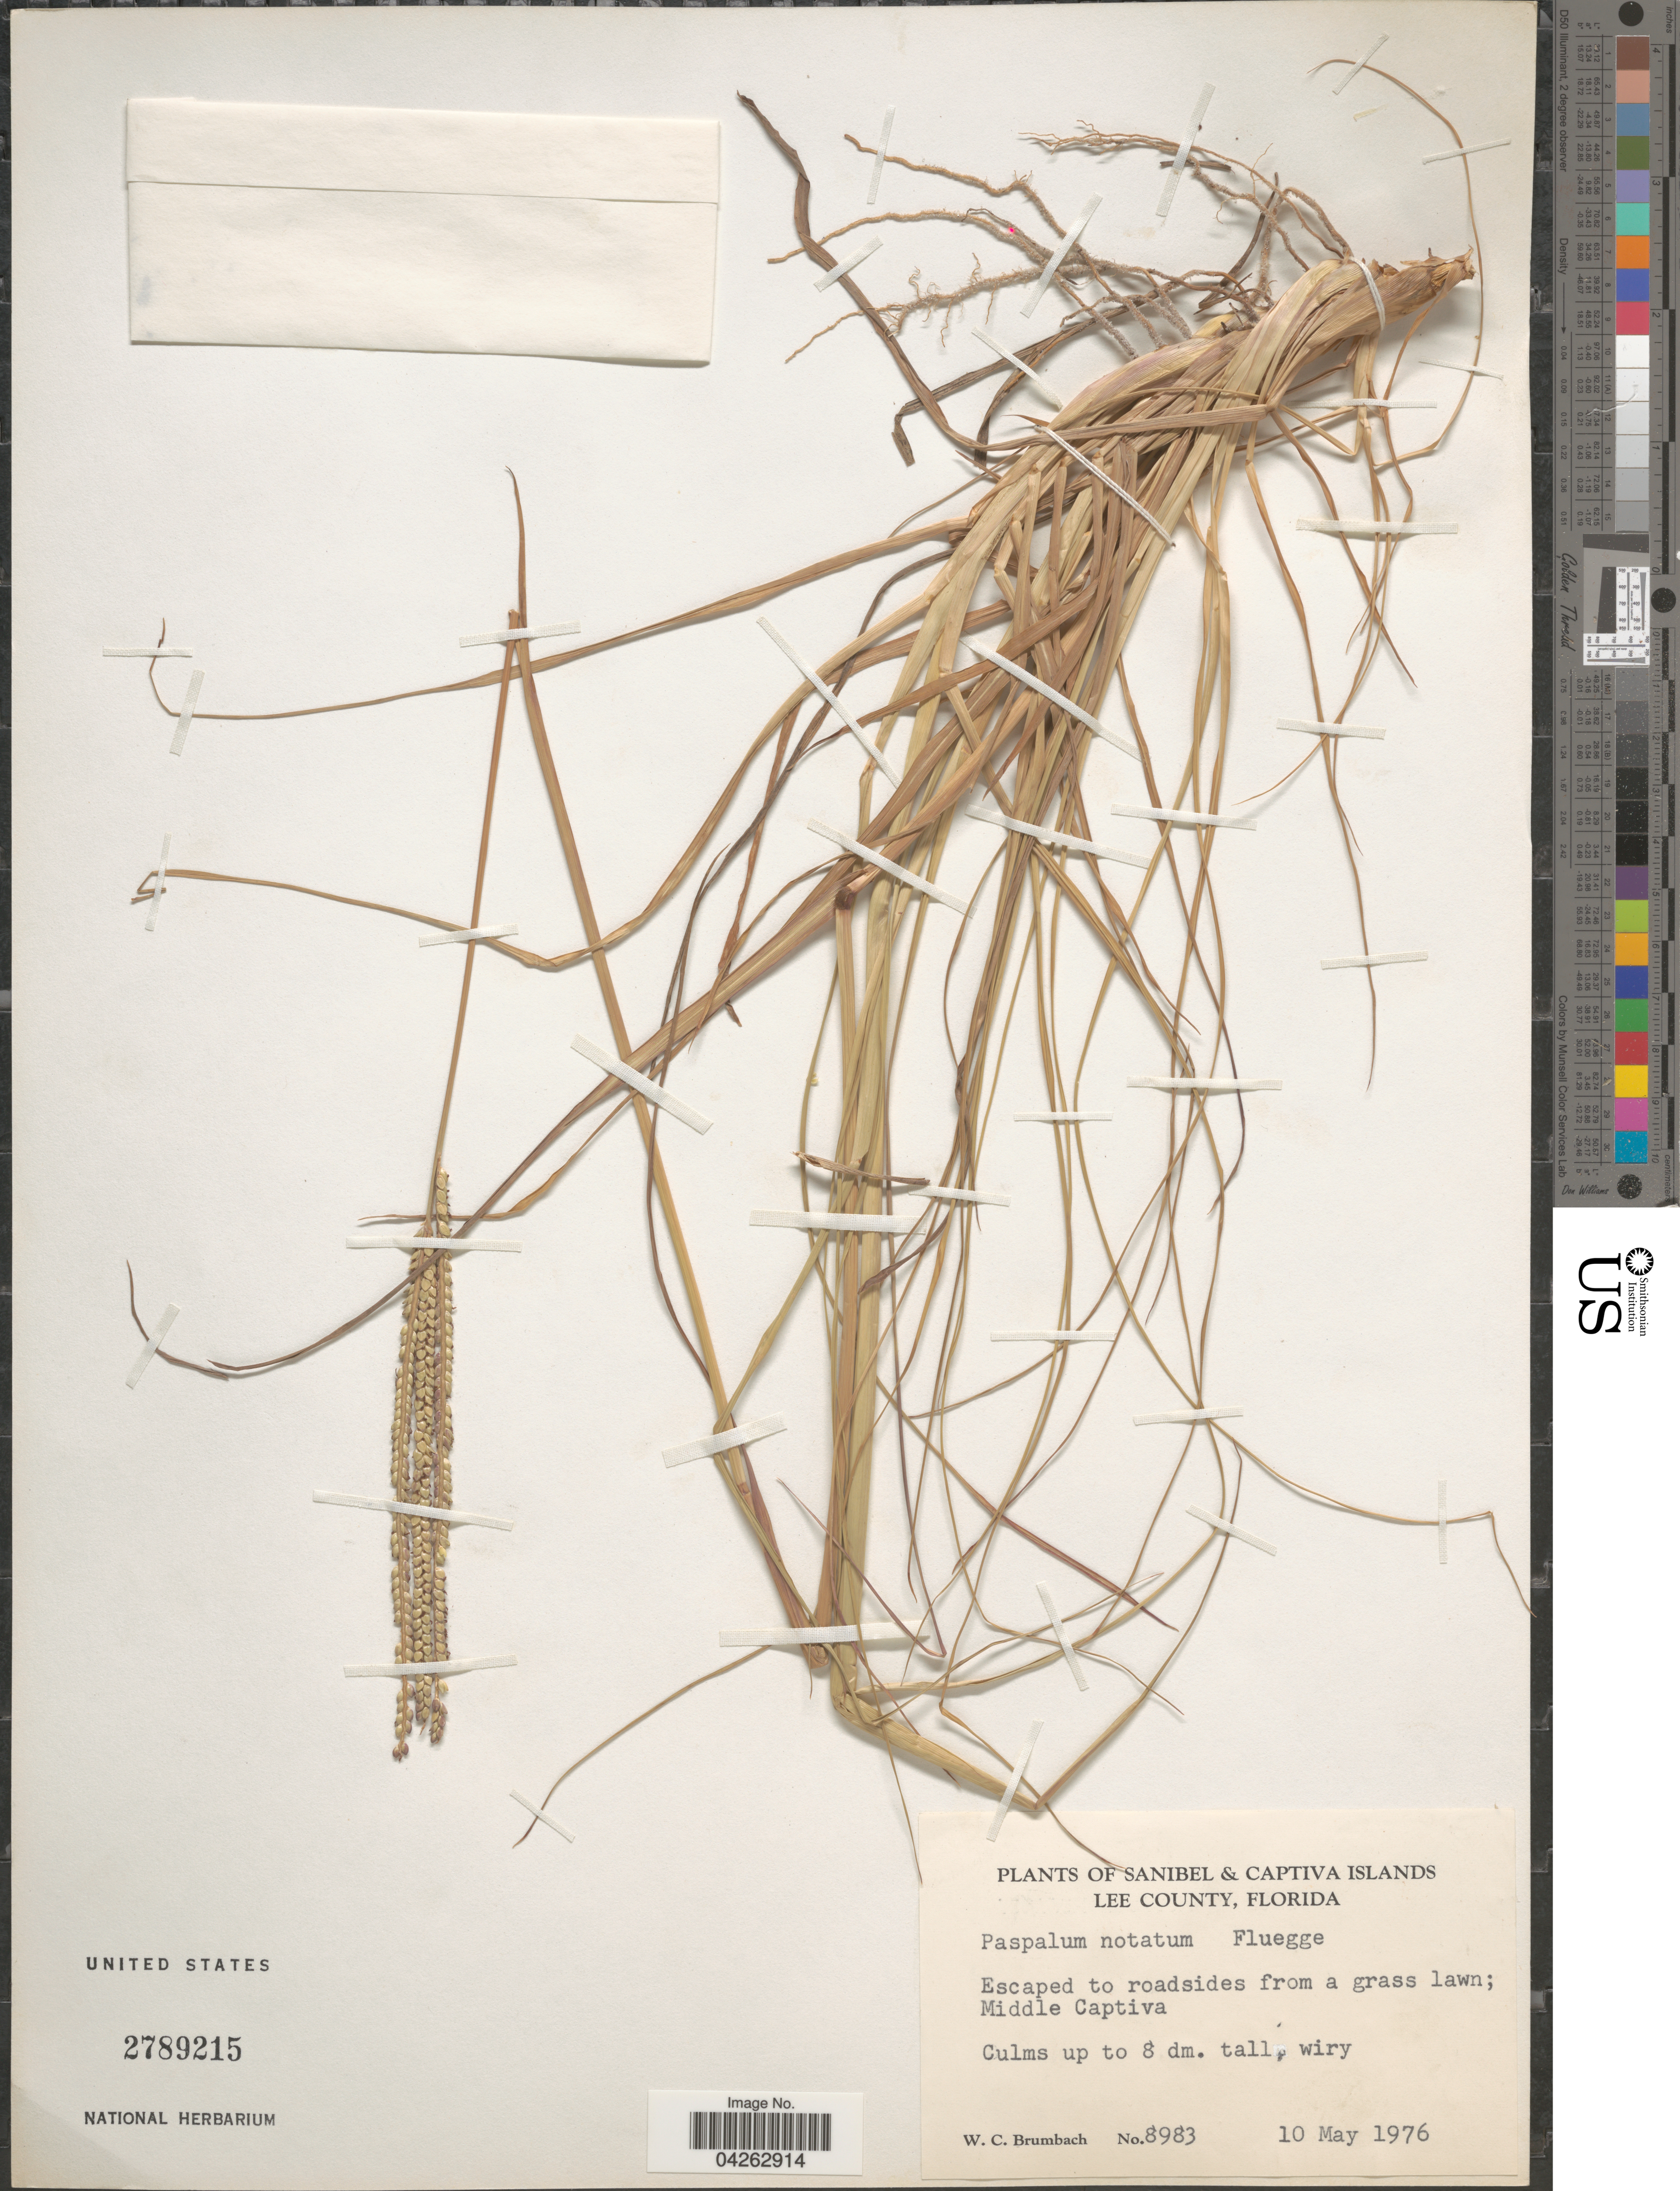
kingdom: Plantae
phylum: Tracheophyta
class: Liliopsida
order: Poales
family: Poaceae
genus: Paspalum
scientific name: Paspalum notatum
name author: Flüggé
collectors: W. C. Brumbach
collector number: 8983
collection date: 1976-05-10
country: United States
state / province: Florida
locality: Sanibel & Captiva Islands. Lee County. Middle Captiva.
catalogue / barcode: US 2789215